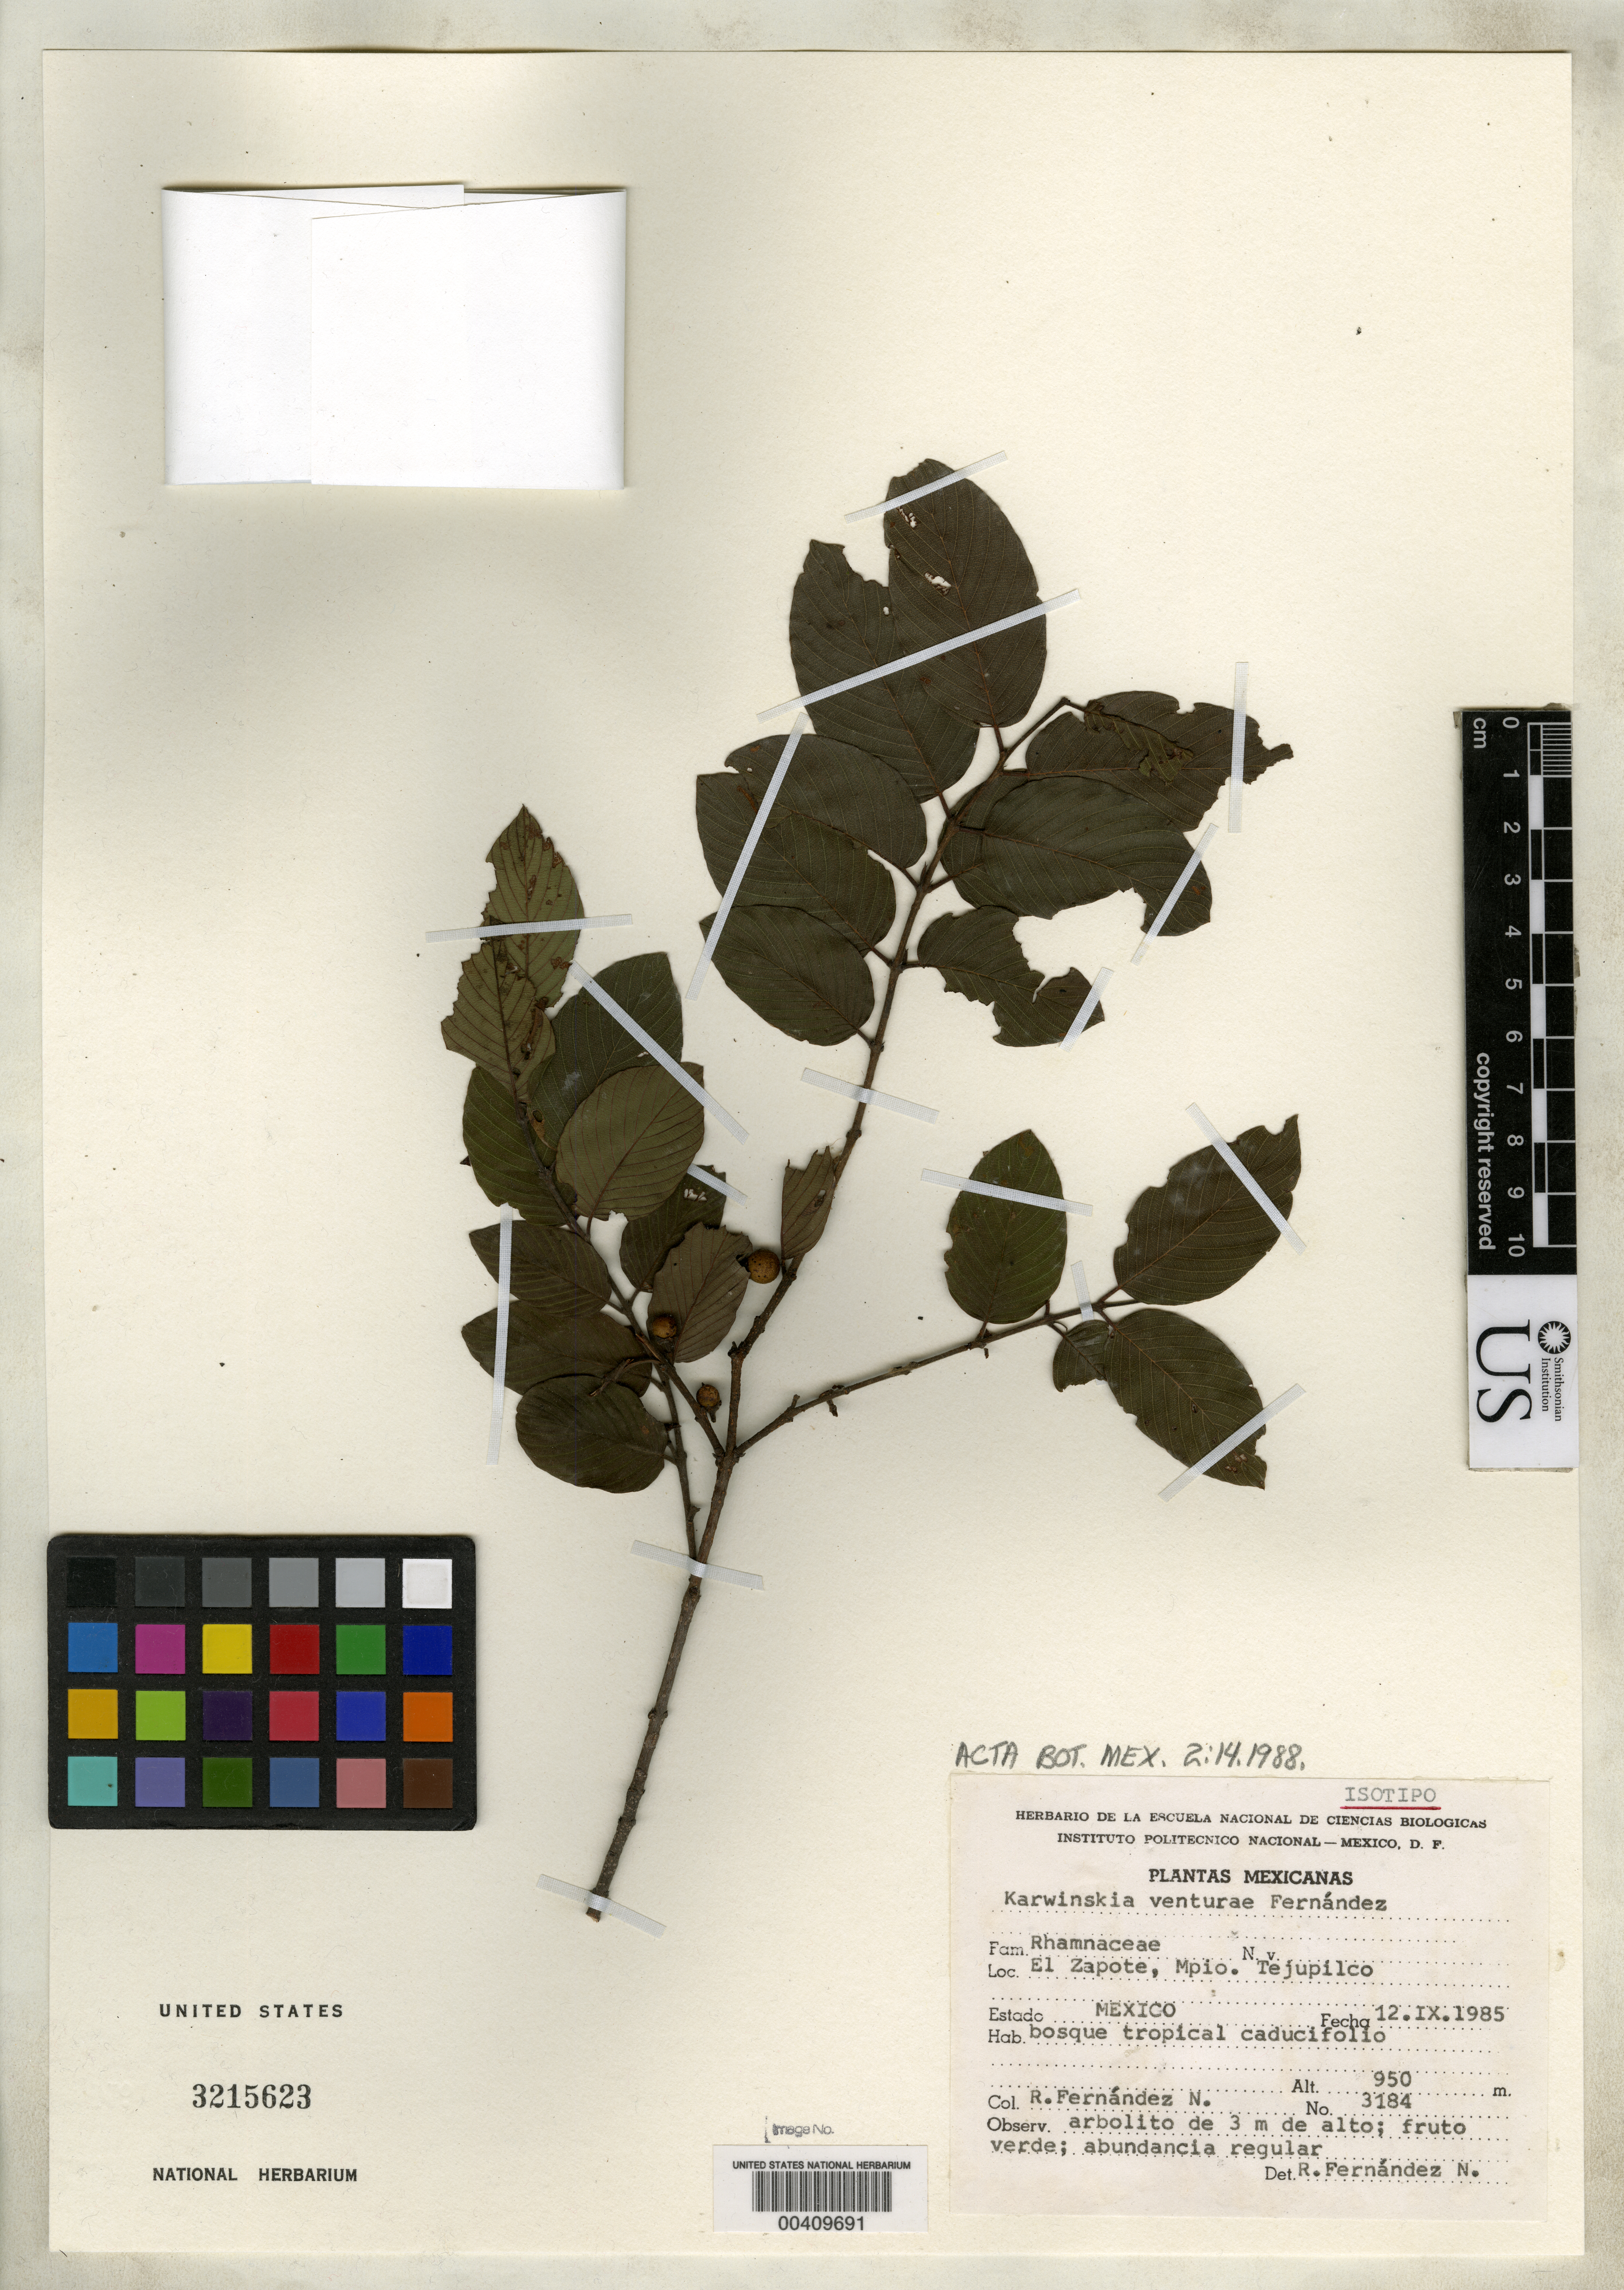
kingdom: Plantae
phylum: Tracheophyta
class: Magnoliopsida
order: Rosales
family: Rhamnaceae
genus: Karwinskia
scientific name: Karwinskia venturae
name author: Fernández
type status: Isotype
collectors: R. Fernandez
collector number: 3184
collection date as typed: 12 Sep 1985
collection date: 1985-09-12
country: Mexico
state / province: México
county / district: Tejupilco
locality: El Zapote.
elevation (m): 950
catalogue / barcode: US 3215623